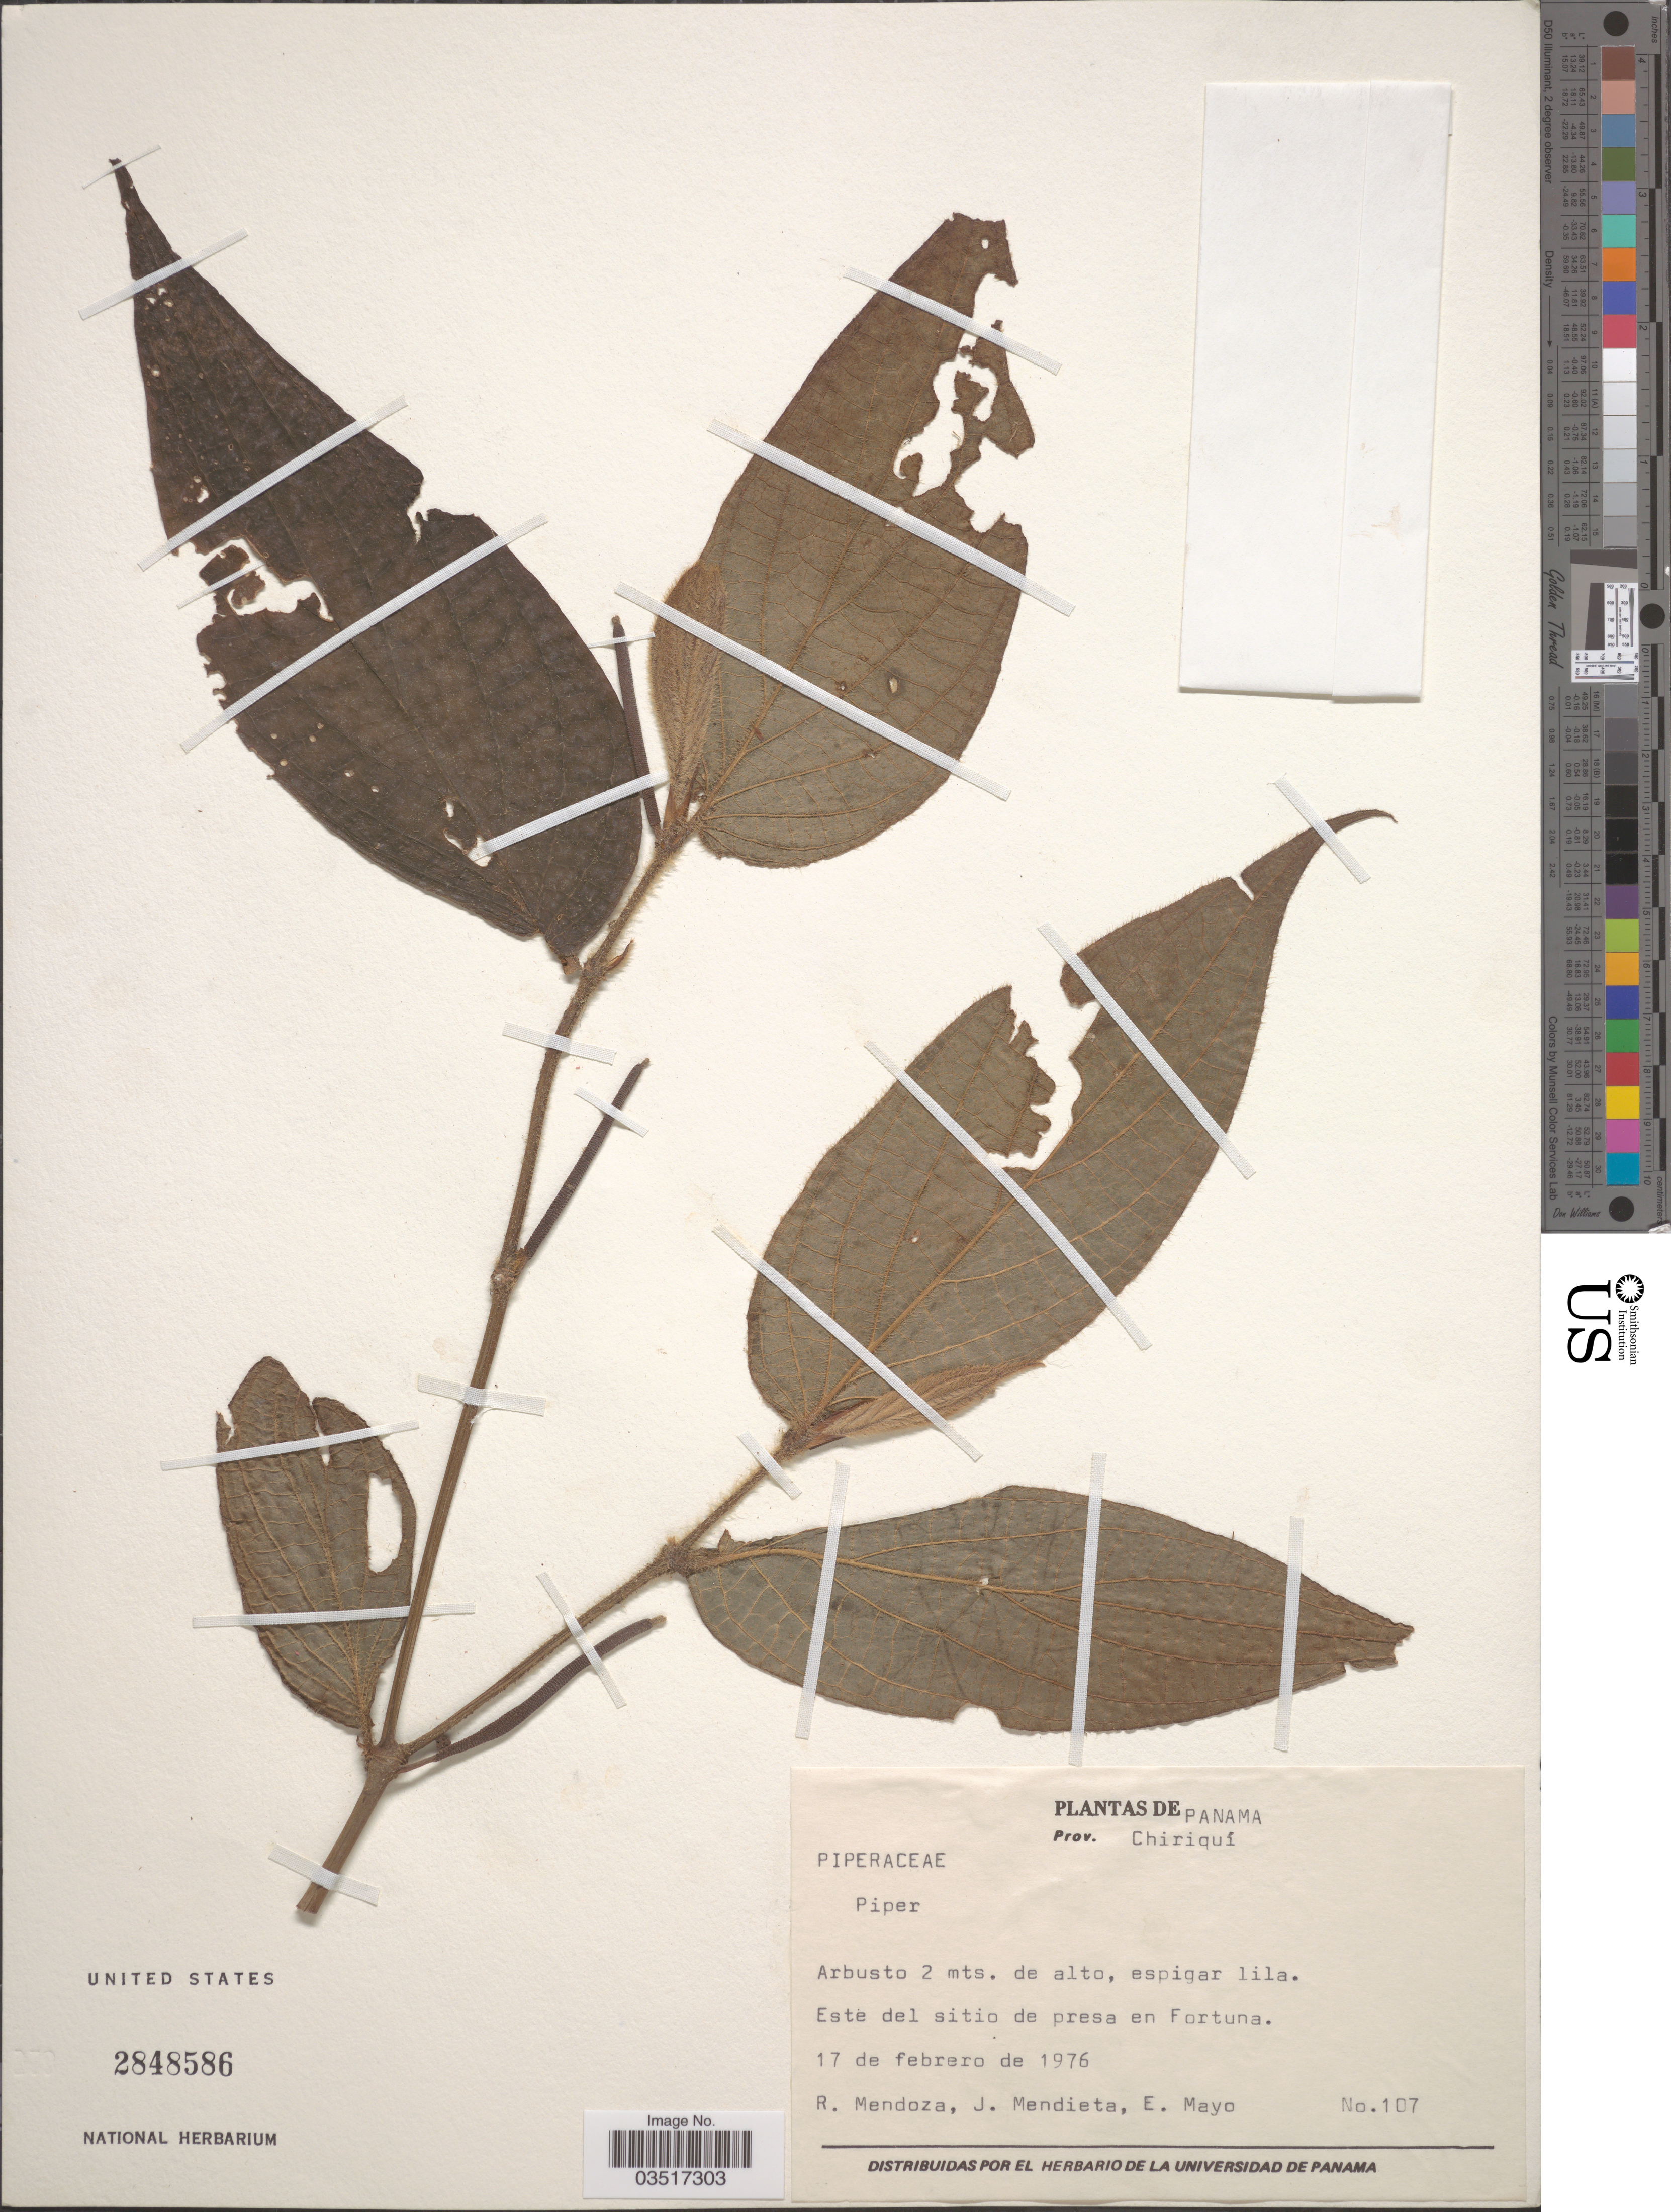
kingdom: Plantae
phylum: Tracheophyta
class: Magnoliopsida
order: Piperales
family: Piperaceae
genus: Piper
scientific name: Piper sp.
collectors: R. Mendoza, J. Mendieta & E. Mayo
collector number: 107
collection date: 1976-02-17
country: Panama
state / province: Chiriqui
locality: Este del sitio de presa en Fortuna.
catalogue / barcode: US 2848586